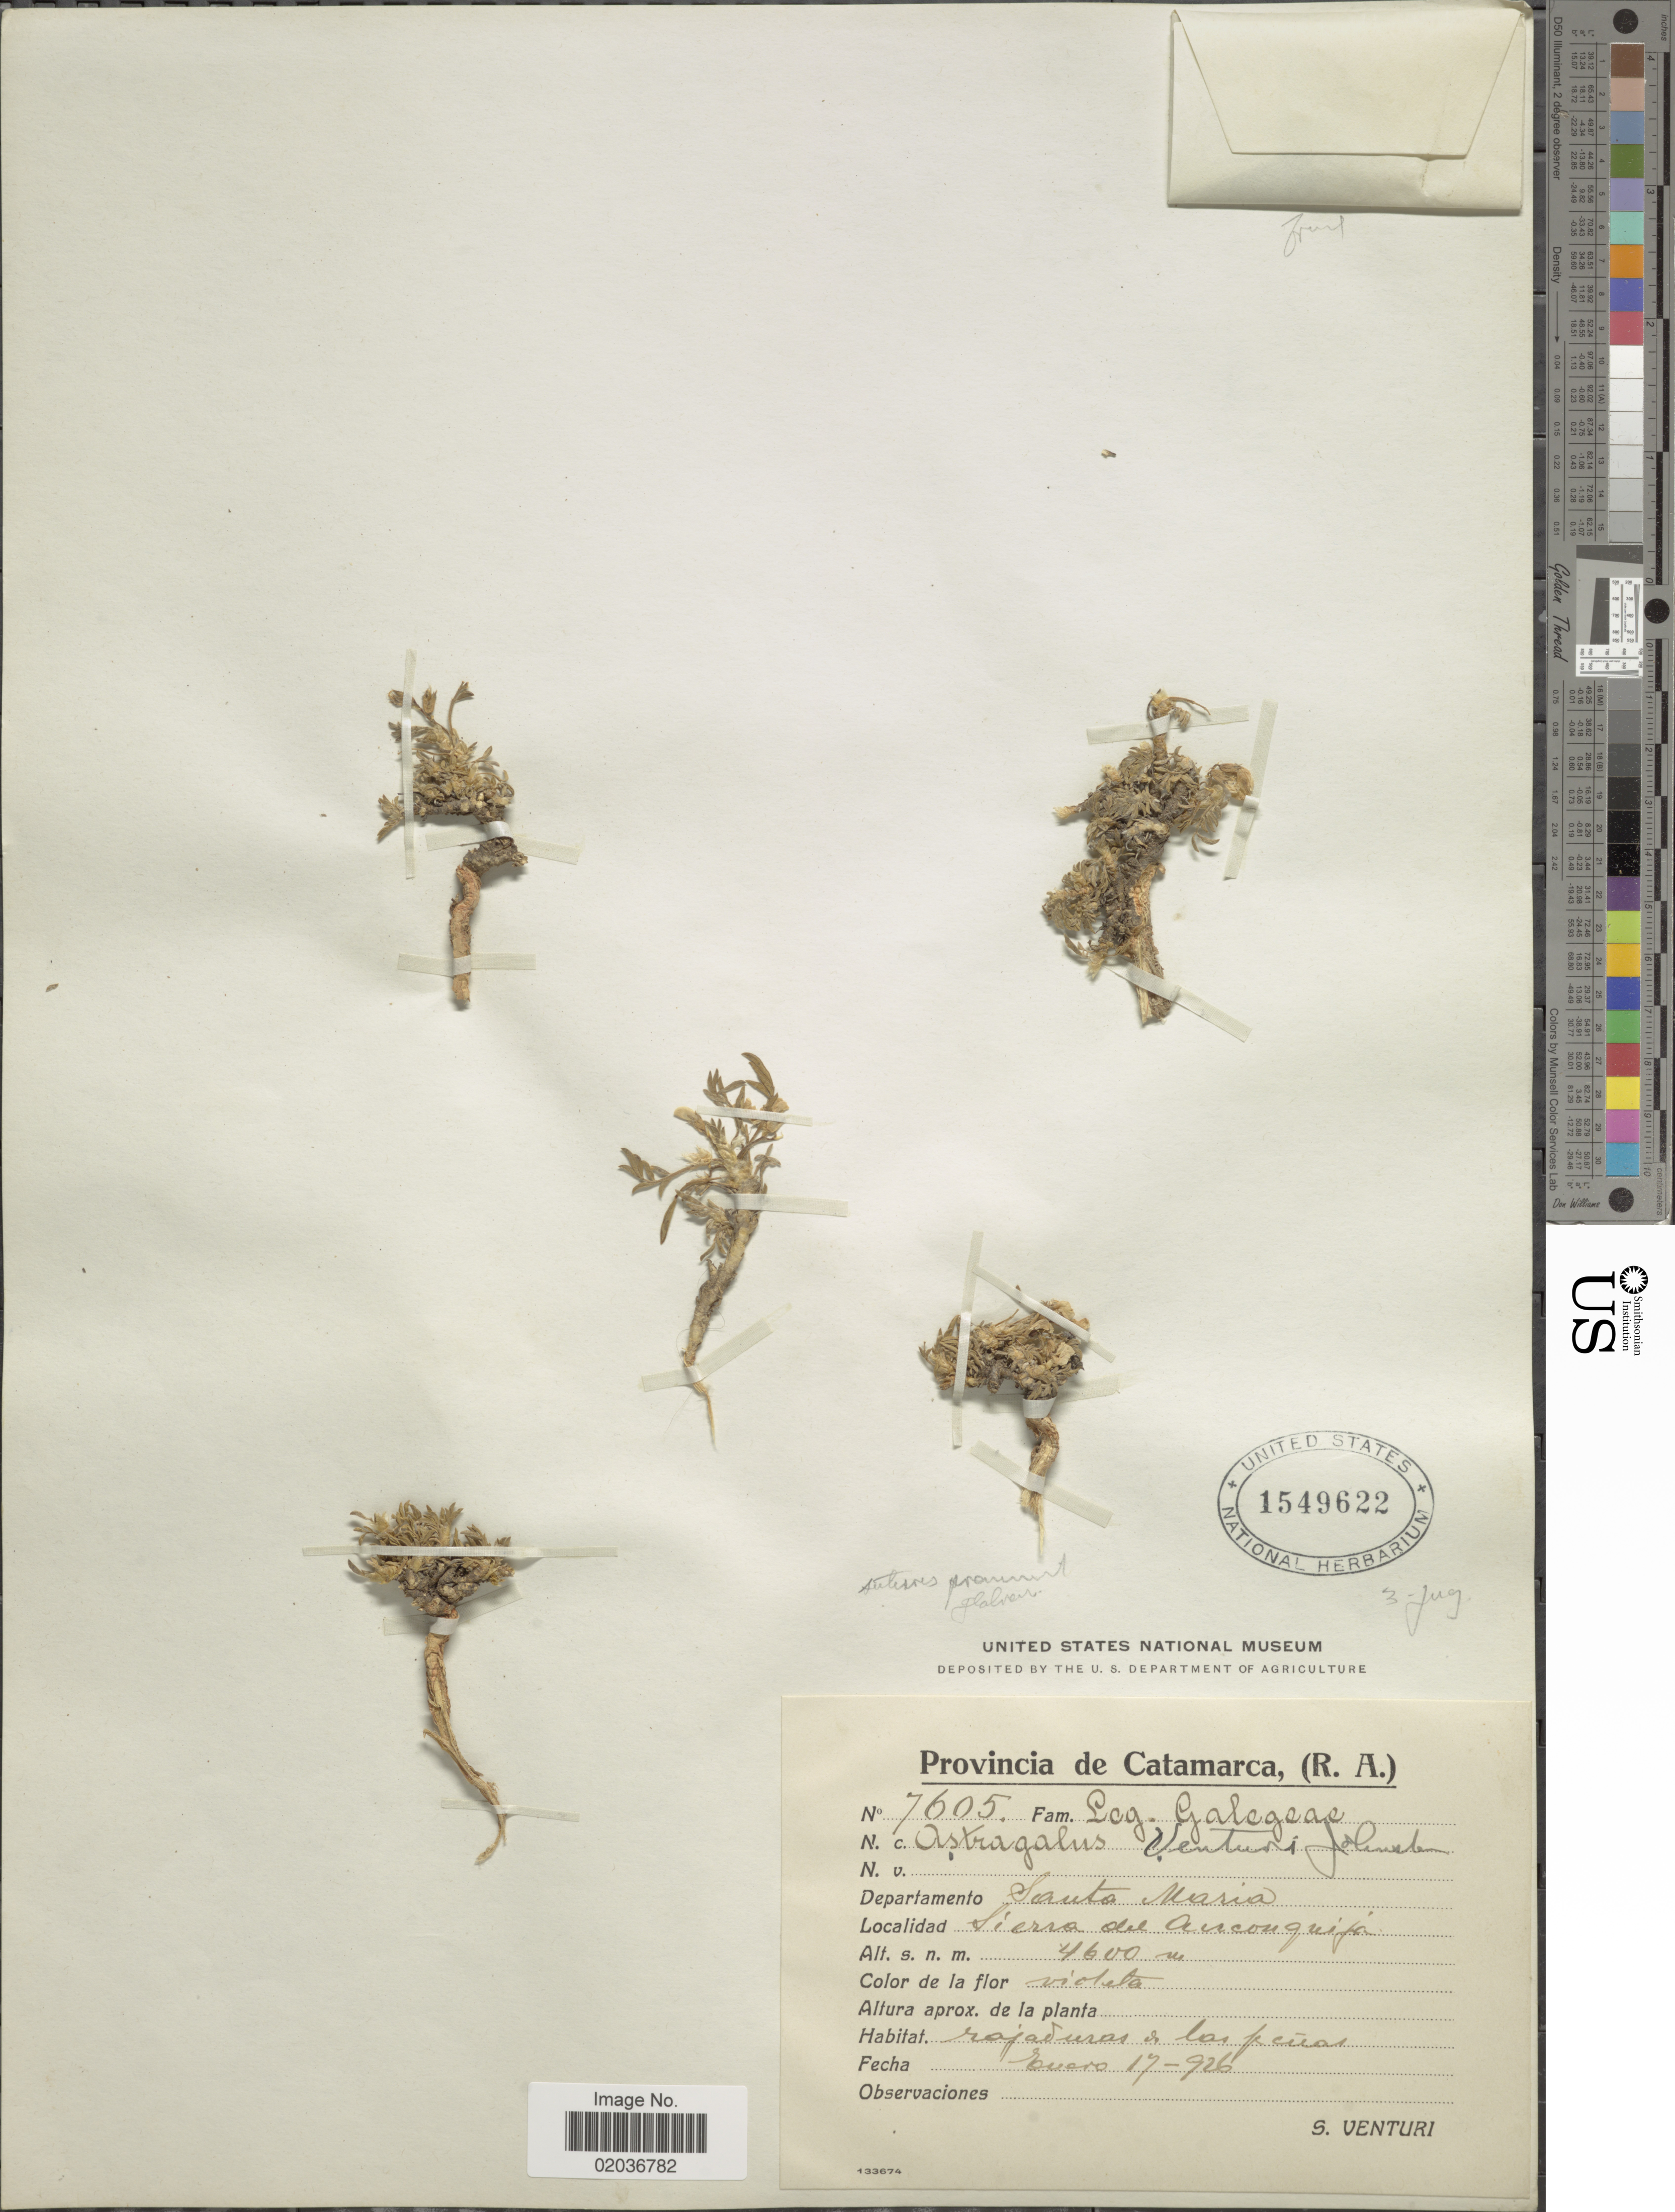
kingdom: Plantae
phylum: Tracheophyta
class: Magnoliopsida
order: Fabales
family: Fabaceae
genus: Astragalus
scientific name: Astragalus venturii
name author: I.M. Johnst.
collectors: S. Venturi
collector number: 7605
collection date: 1926-01-17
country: Argentina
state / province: Catamarca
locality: (R.A.) Departamento Santa Maria, Sierra del Anconquija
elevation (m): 4600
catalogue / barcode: US 1549622